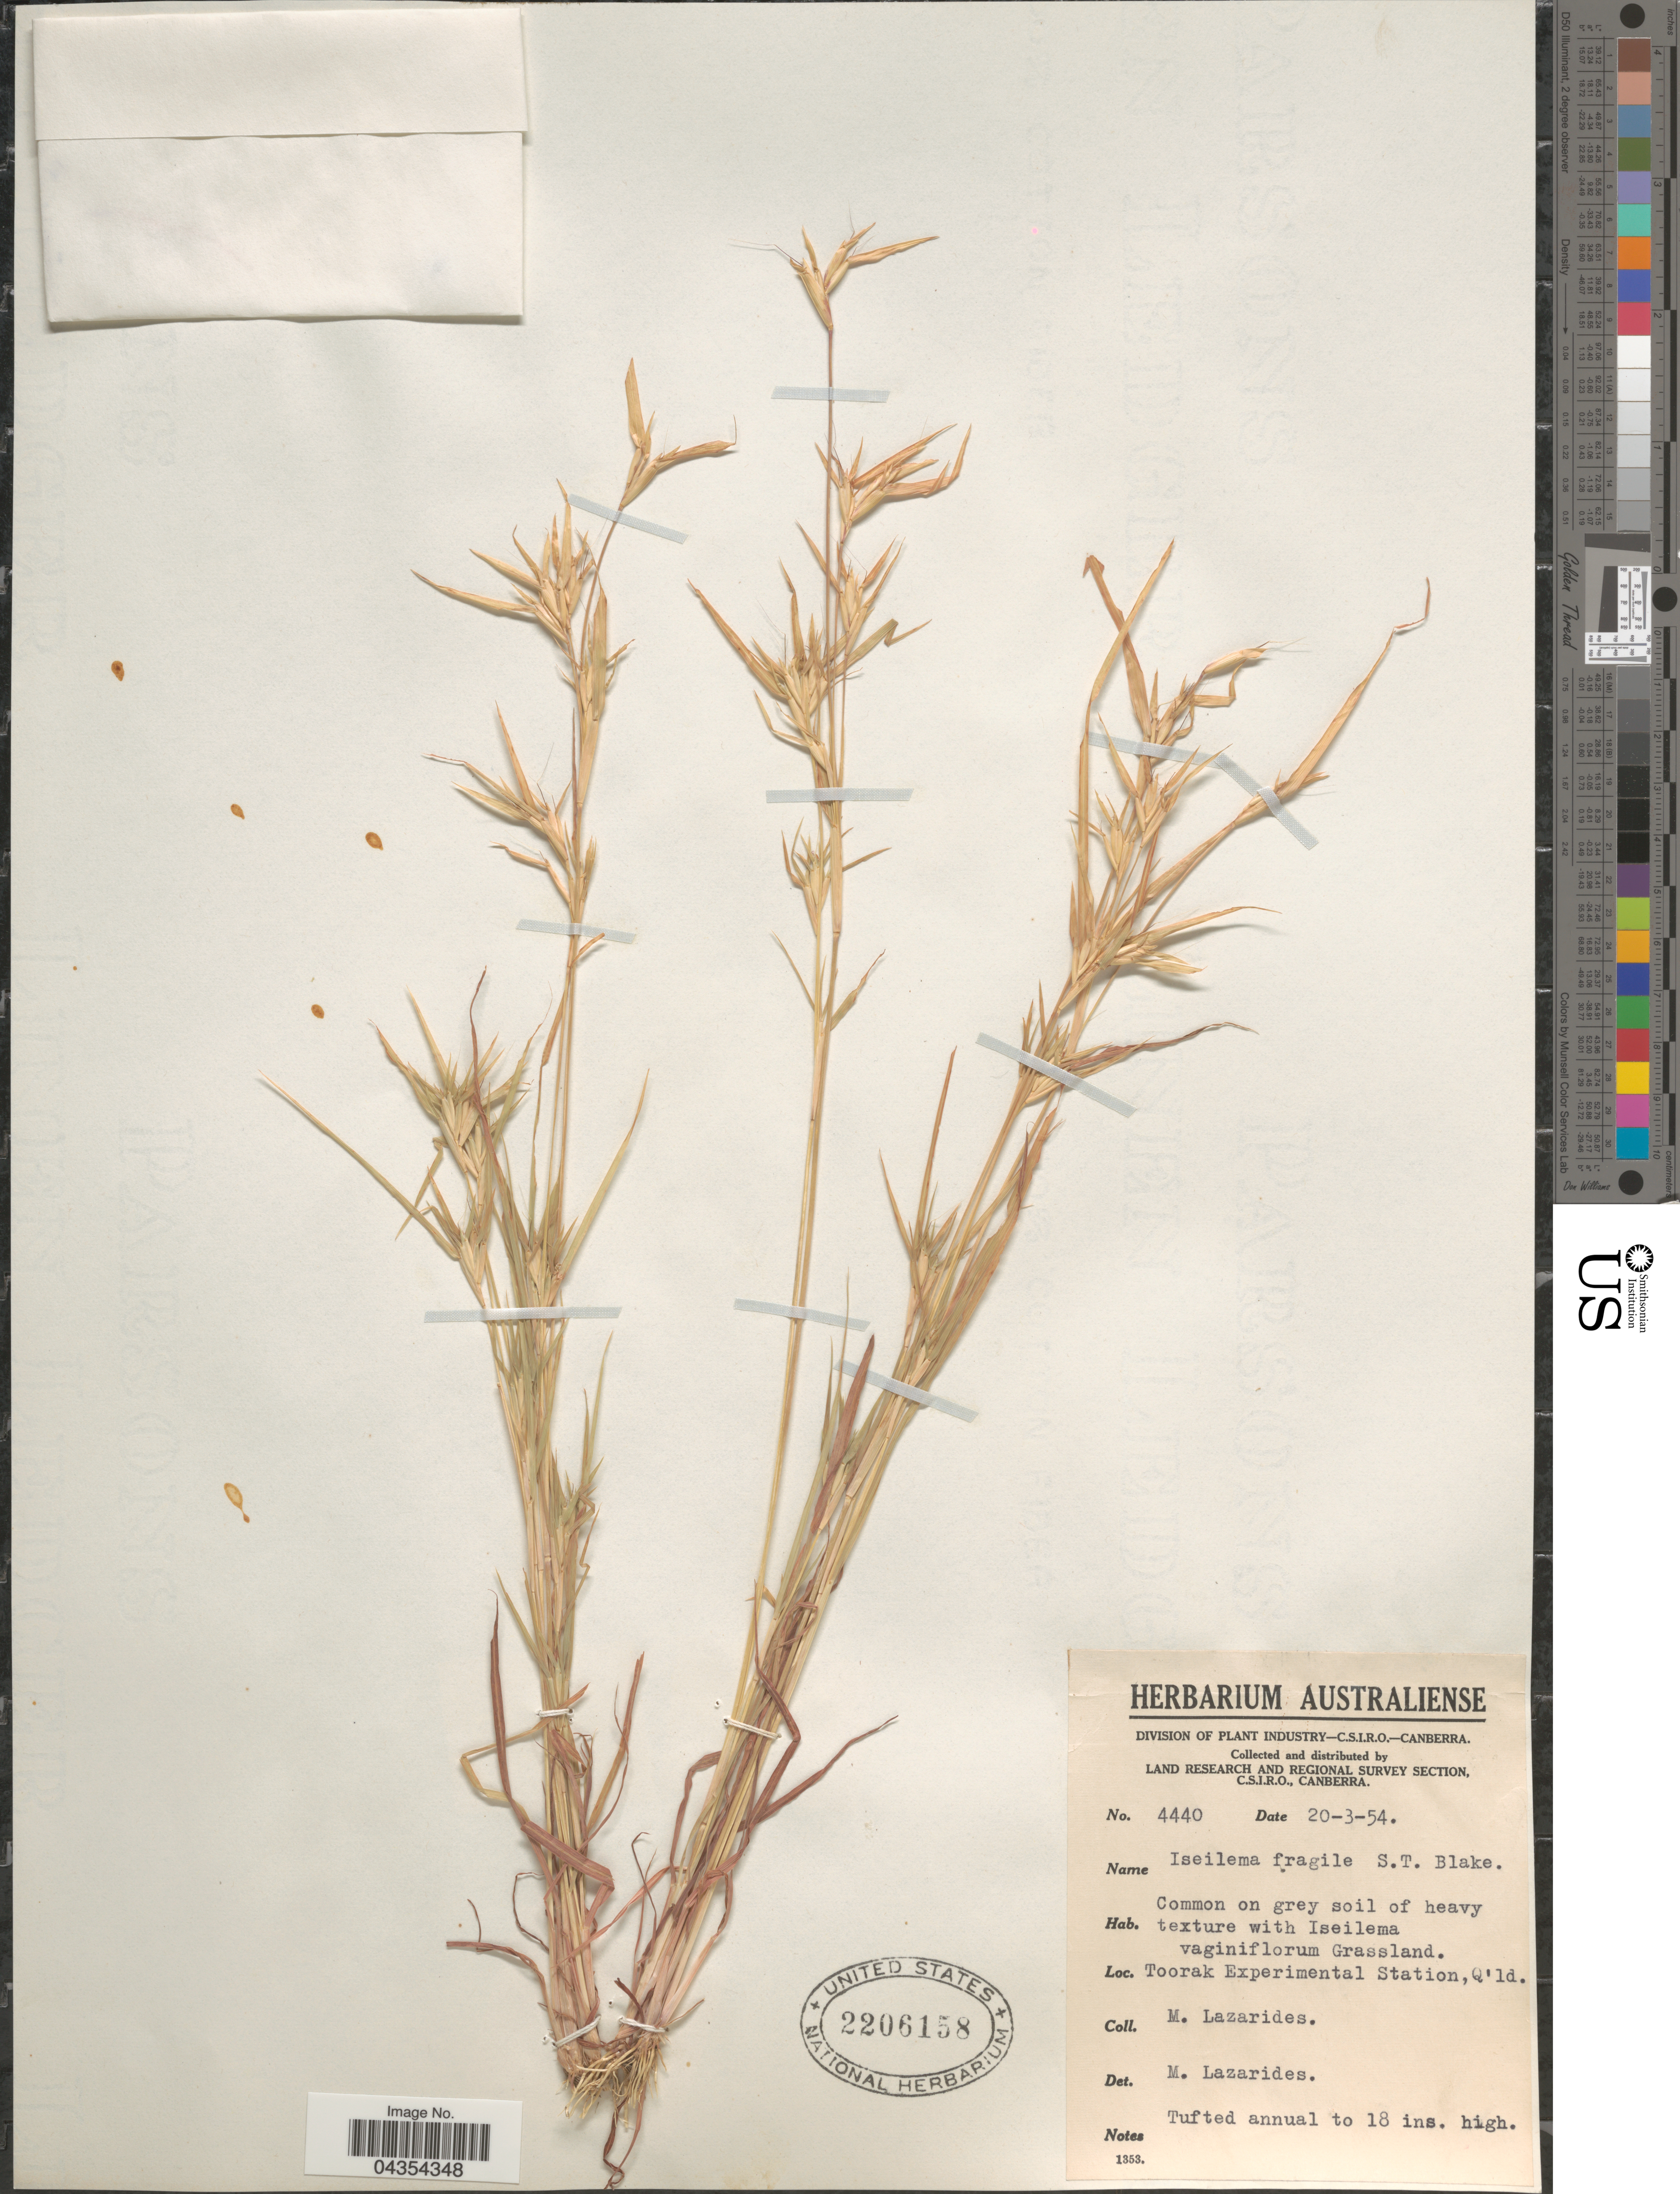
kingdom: Plantae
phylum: Tracheophyta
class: Liliopsida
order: Poales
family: Poaceae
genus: Iseilema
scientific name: Iseilema fragile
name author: S.T. Blake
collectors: M. Lazarides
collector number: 4440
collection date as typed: Transcribed d/m/y: 20/3/54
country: Australia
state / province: Queensland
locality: Land Research and Regional Survey Section. Toorak Experimental Station,Q'ld.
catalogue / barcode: US 2206158